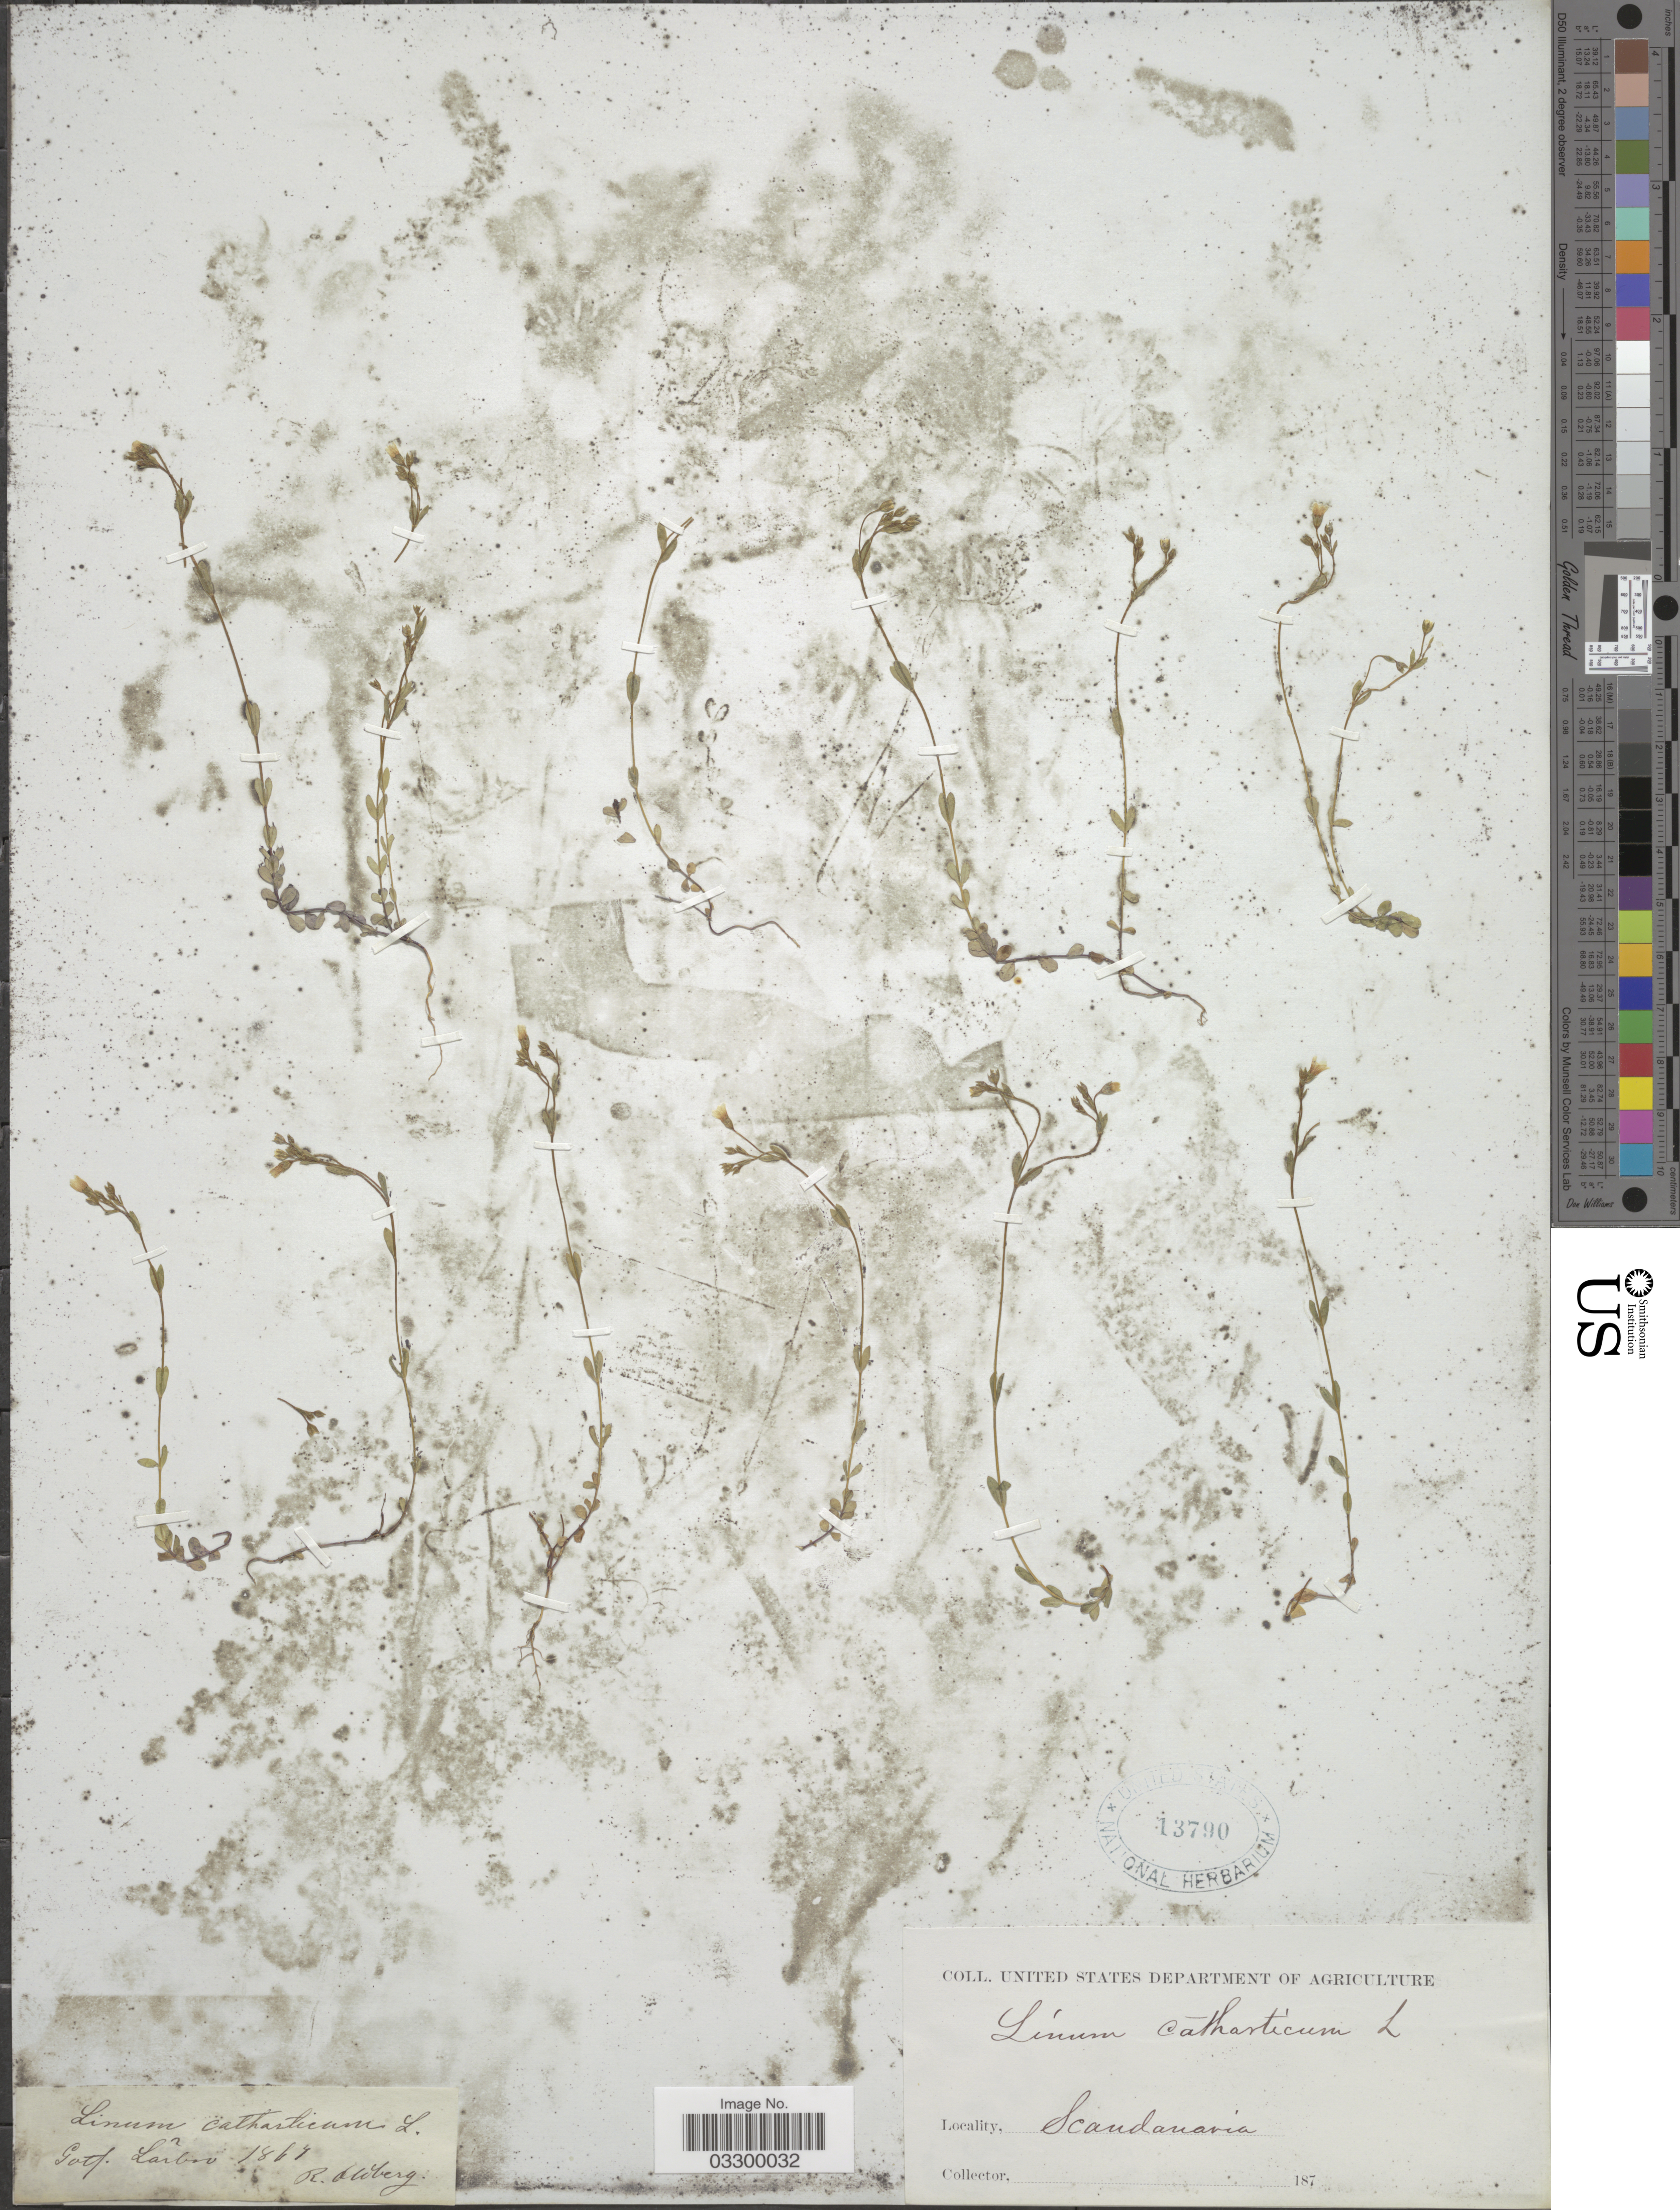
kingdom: Plantae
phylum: Tracheophyta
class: Magnoliopsida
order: Malpighiales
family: Linaceae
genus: Linum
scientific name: Linum catharticum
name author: L.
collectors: R. Oldberg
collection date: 1864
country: Sweden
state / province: Gotland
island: Gotland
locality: Scandanavia. Gotl. Lárbro.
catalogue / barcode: US 13790